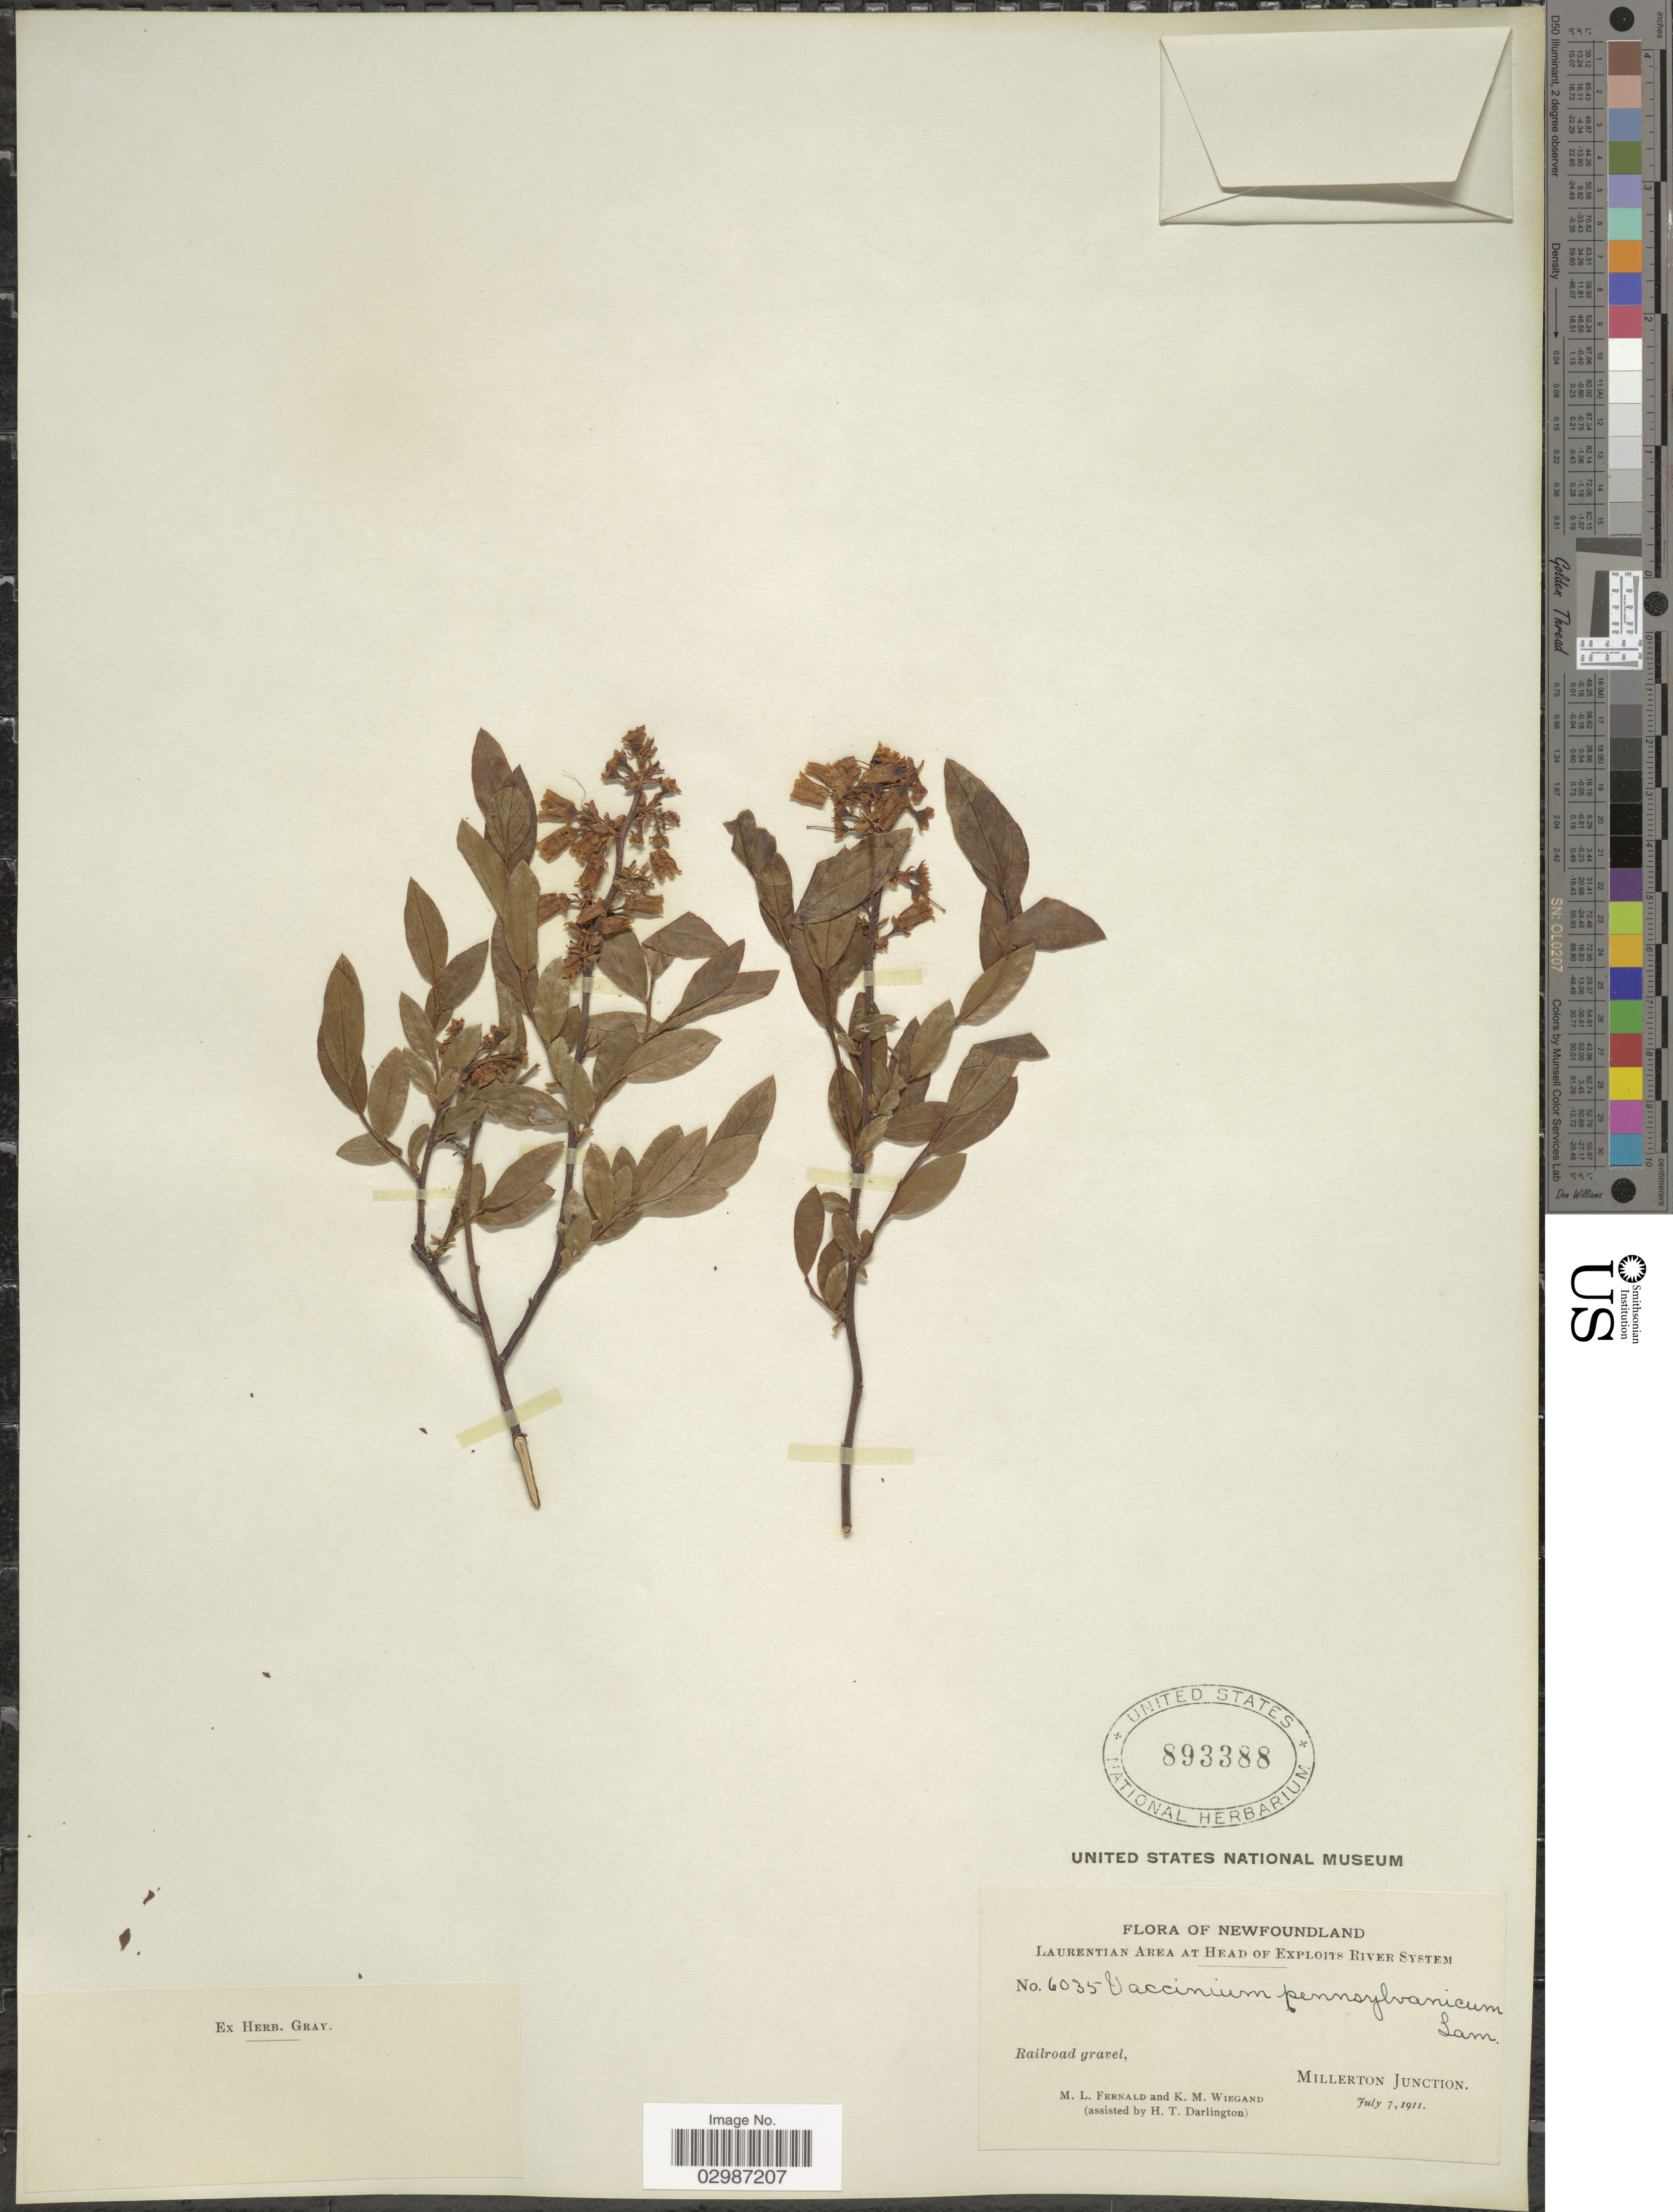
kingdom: Plantae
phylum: Tracheophyta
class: Magnoliopsida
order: Ericales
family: Ericaceae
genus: Vaccinium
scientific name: Vaccinium angustifolium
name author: Aiton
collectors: M. L. Fernald, K. M. Wiegand & J. Kittredge Jr.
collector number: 6035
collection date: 1911-07-07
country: Canada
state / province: Newfoundland and Labrador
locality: Laurentian area at Head of Exploits River System. Railroad gravel. Millerton Junction.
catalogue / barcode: US 893388